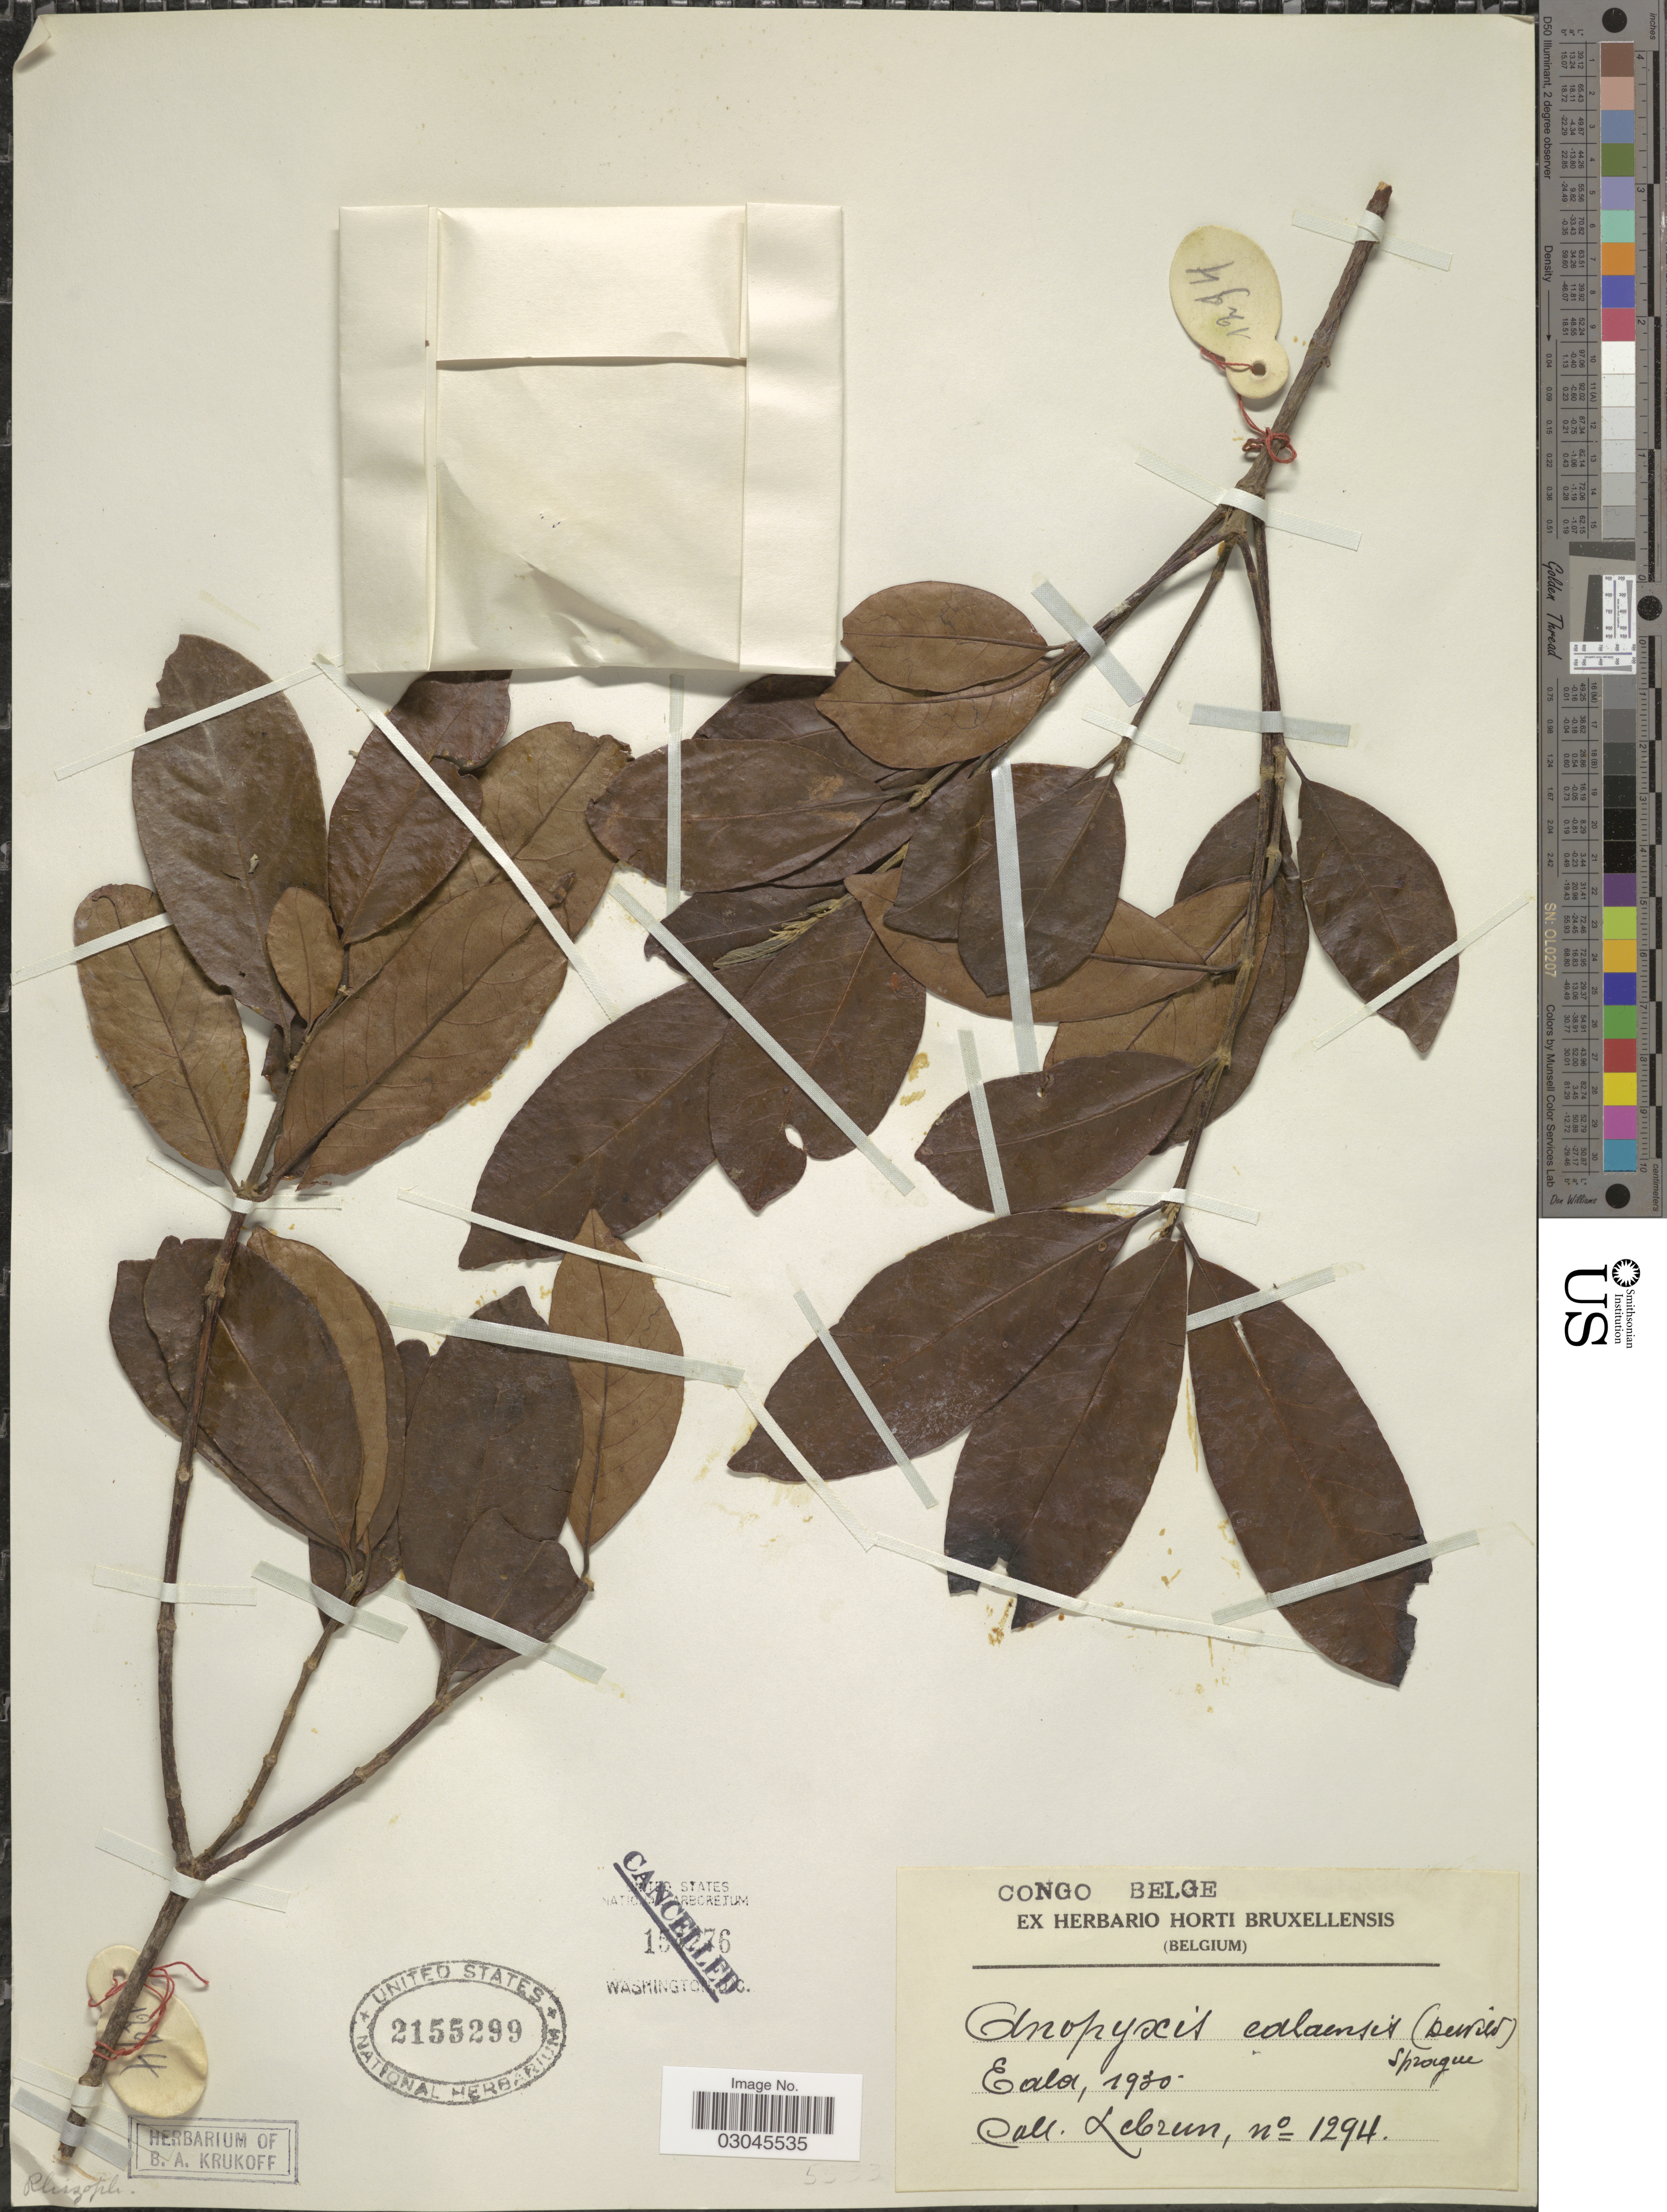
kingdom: Plantae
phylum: Tracheophyta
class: Magnoliopsida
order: Malpighiales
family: Rhizophoraceae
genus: Anopyxis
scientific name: Anopyxis ealaensis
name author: (De Wild.) Sprague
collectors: J.A. Lebrun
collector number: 1294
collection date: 1930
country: Congo, Democratic Republic of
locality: Congo Belge. Eala.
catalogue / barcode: US 2155299